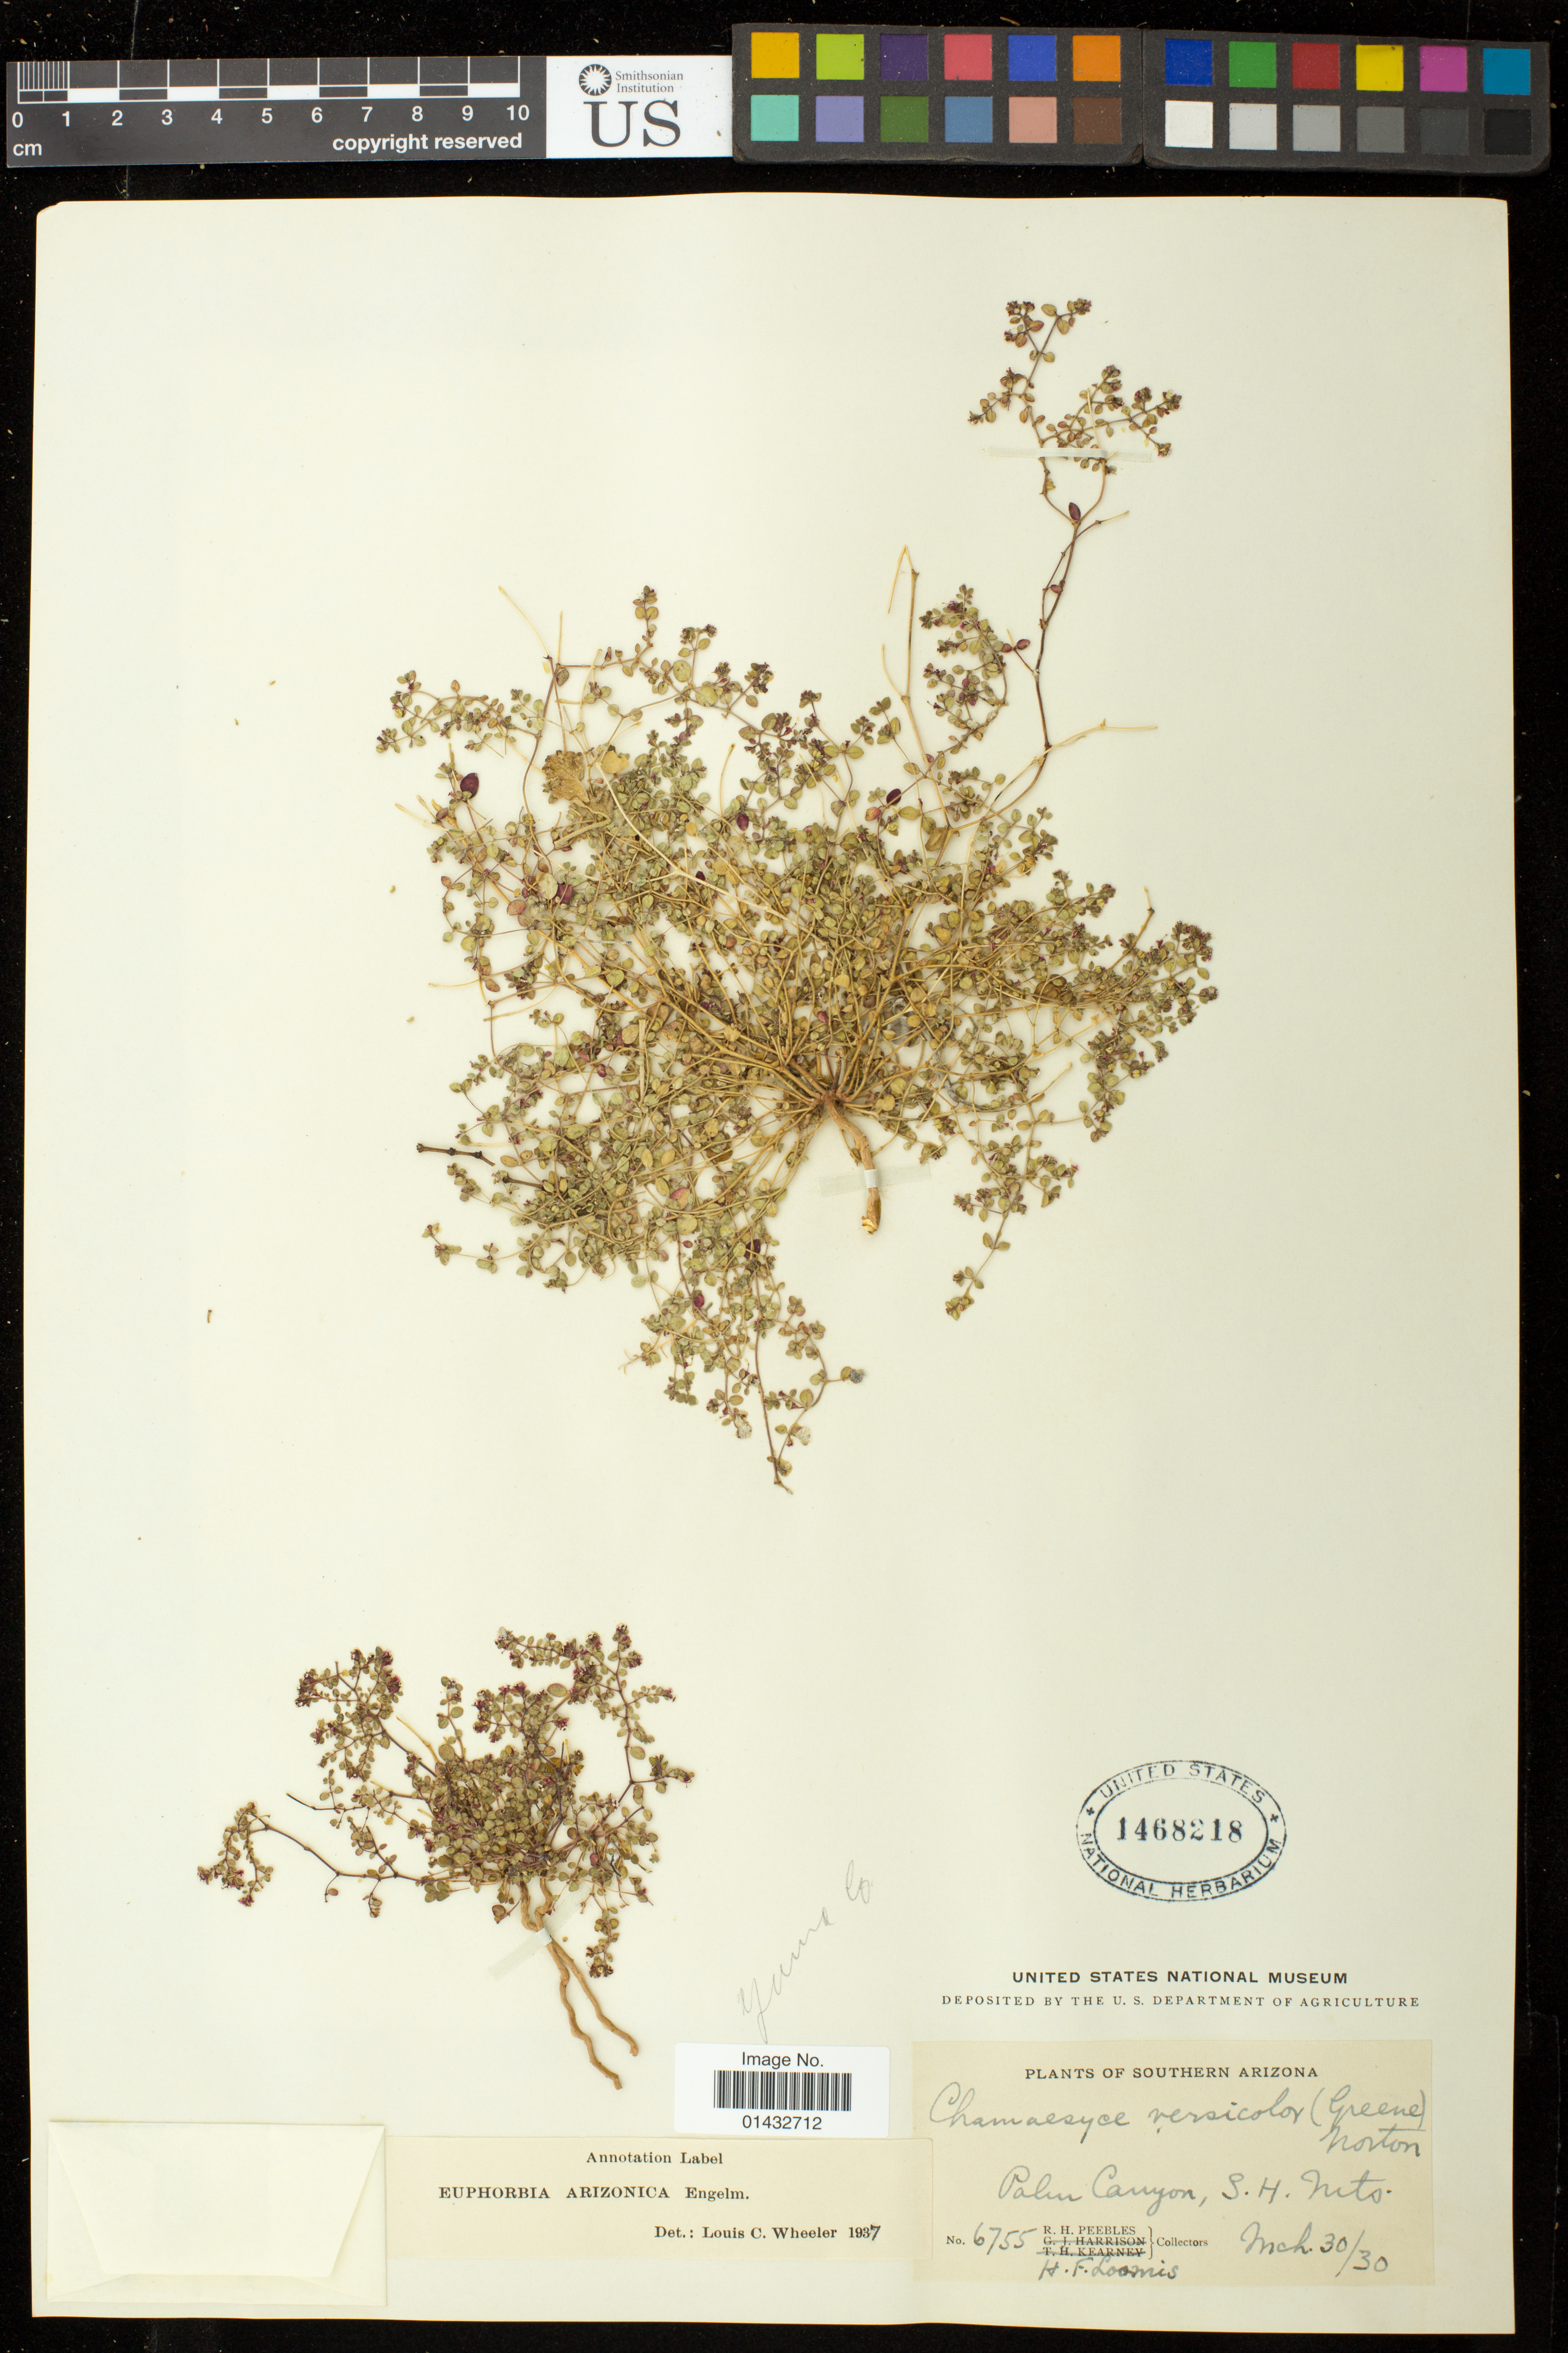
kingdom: Plantae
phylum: Tracheophyta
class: Magnoliopsida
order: Malpighiales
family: Euphorbiaceae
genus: Euphorbia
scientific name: Euphorbia arizonica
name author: Engelm.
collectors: R. H. Peebles & H. F. Loomis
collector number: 6755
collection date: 1930-03-30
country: United States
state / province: Arizona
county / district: Yuma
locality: Palm Canyon, S.H. Mts.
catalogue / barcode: US 1468218